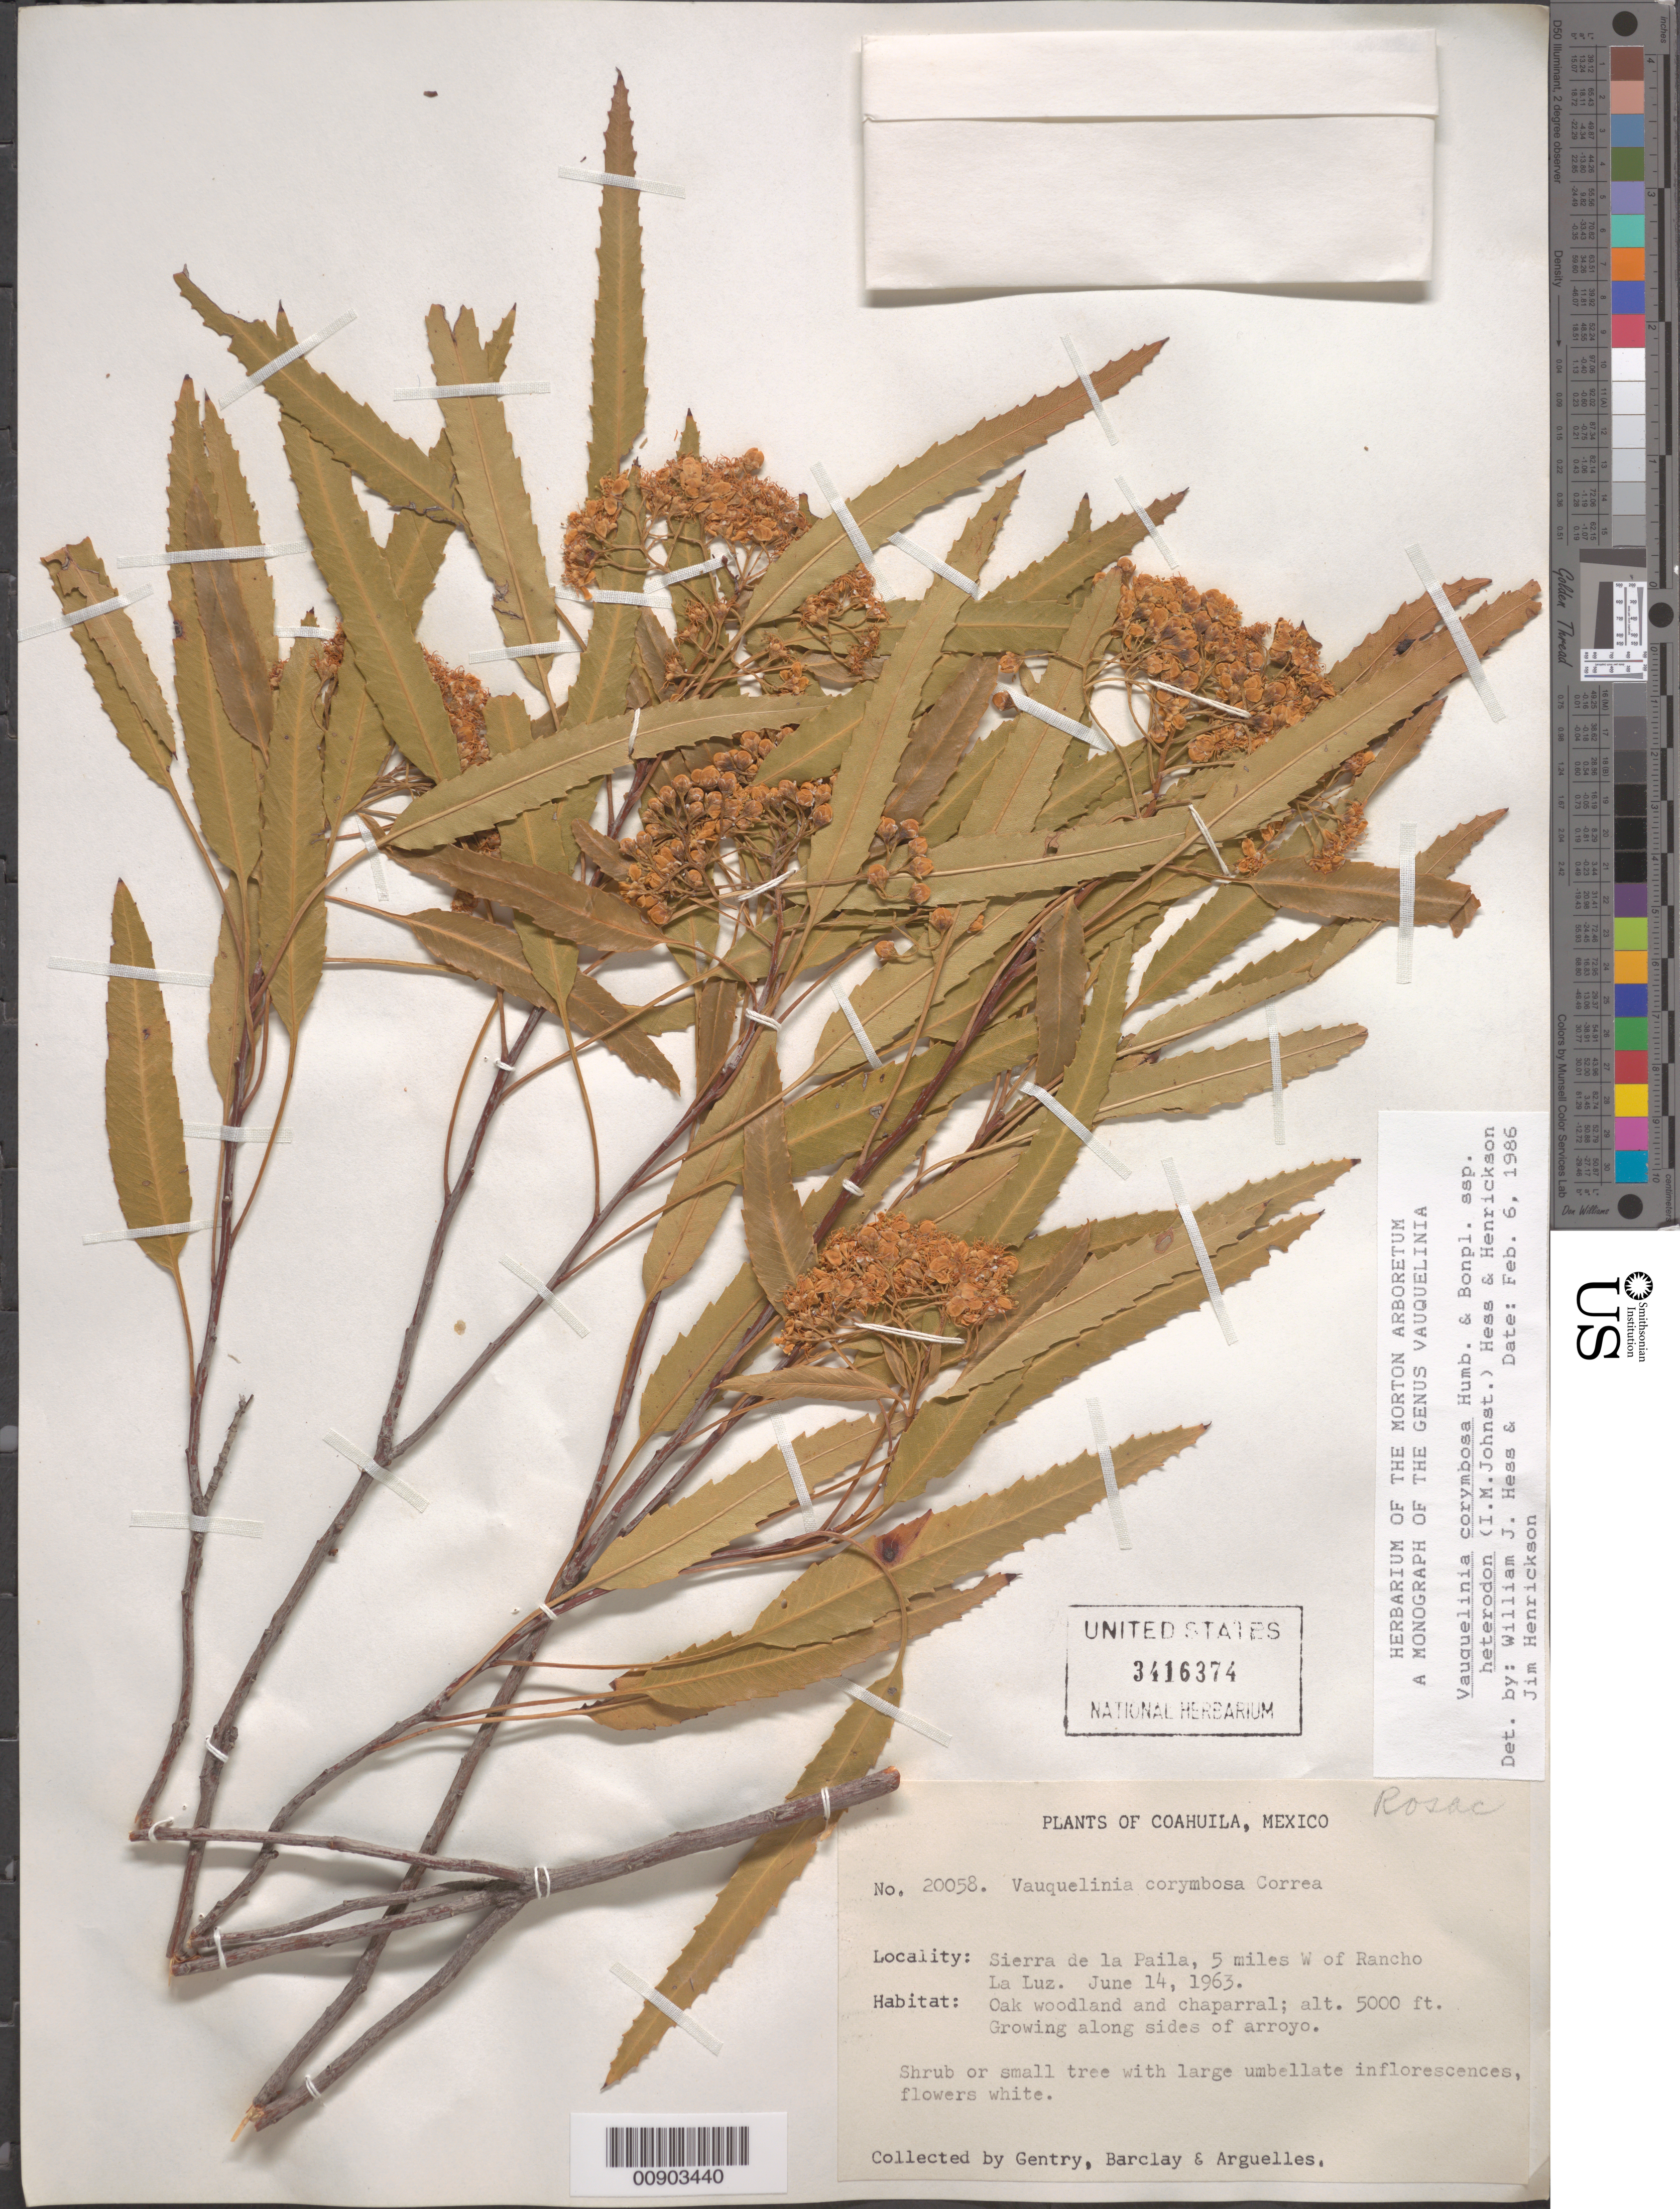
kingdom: Plantae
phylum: Tracheophyta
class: Magnoliopsida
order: Rosales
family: Rosaceae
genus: Vauquelinia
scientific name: Vauquelinia corymbosa subsp. heterodon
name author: (I.M. Johnst.) W.J. Hess & Henrickson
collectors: Gentry, --, -- Barclay & Arguelles, --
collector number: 20058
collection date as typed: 14 Jun 1963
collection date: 1963-06-14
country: Mexico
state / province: Coahuila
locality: Sierra de la Paila, 5 miles W of Rancho La Luz.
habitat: Growing along sides of arroyo.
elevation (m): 1524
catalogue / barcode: US 3416374